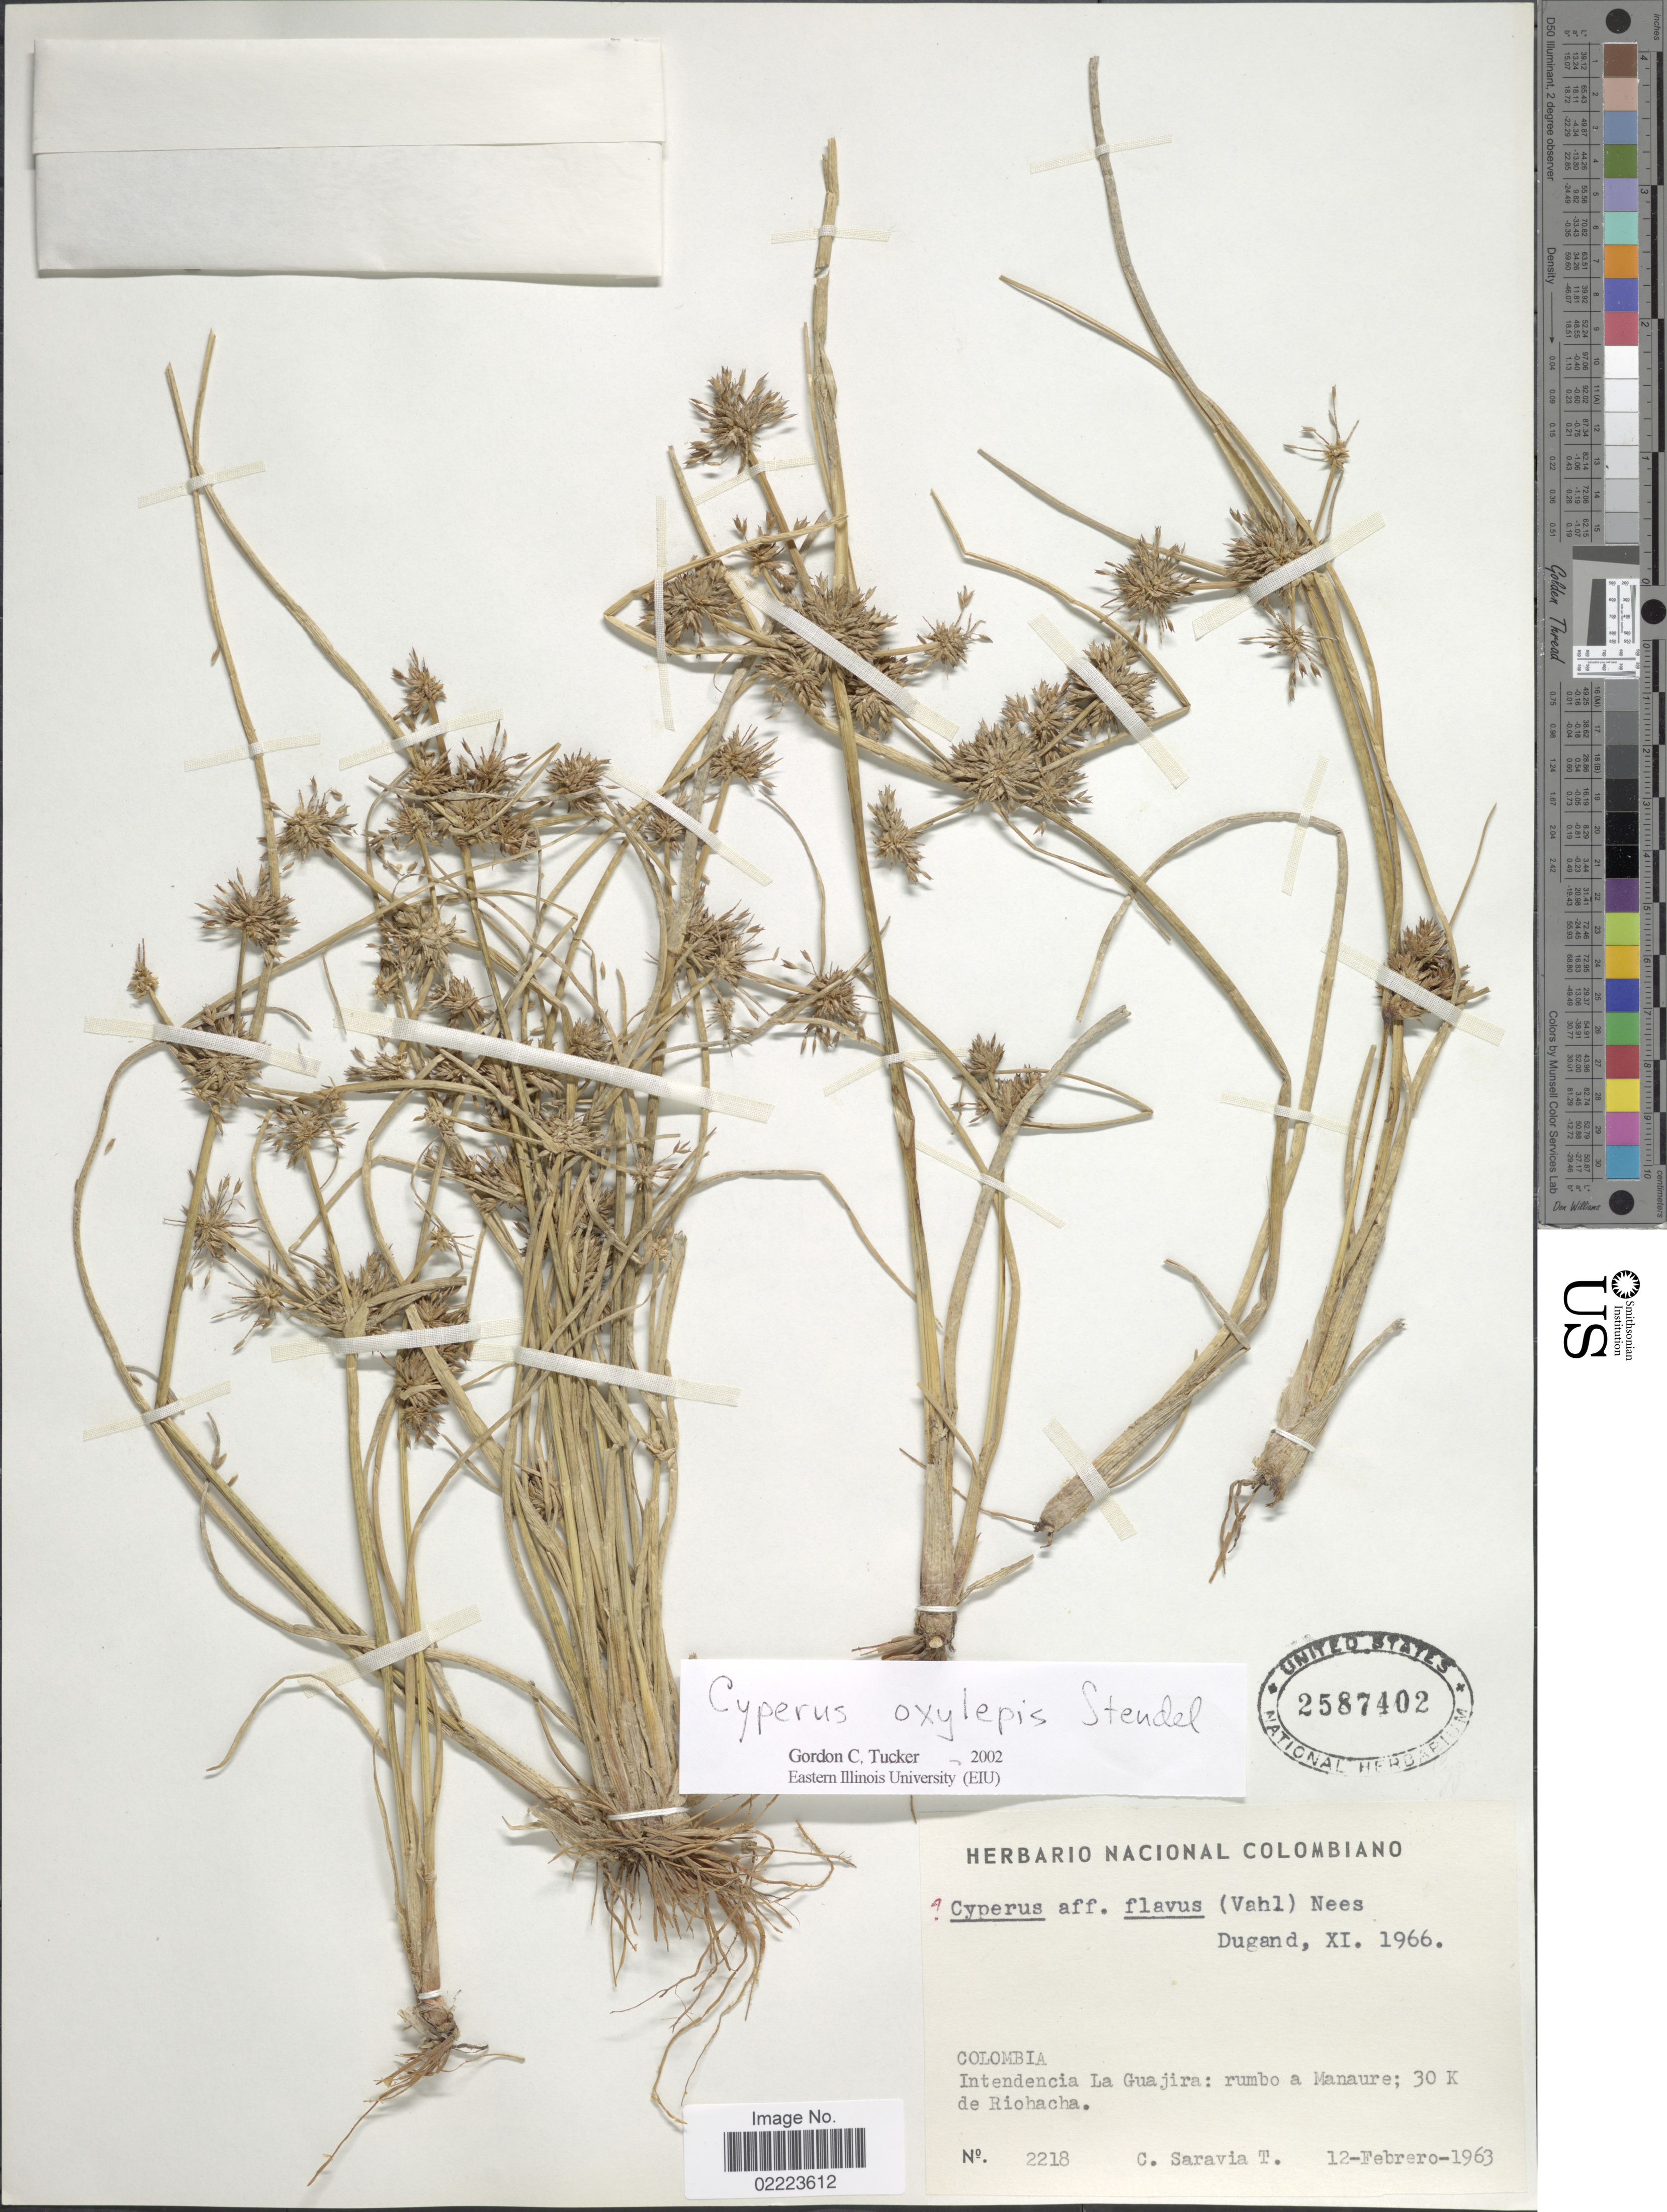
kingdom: Plantae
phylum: Tracheophyta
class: Liliopsida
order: Poales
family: Cyperaceae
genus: Cyperus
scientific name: Cyperus oxylepis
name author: Nees ex Steud.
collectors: C. Saravia T.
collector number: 2218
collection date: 1963-02-12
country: Colombia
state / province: La Guajira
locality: Intendencia La Guajira: rumbo a Manaure; 30 K de Riohacha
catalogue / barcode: US 2587402